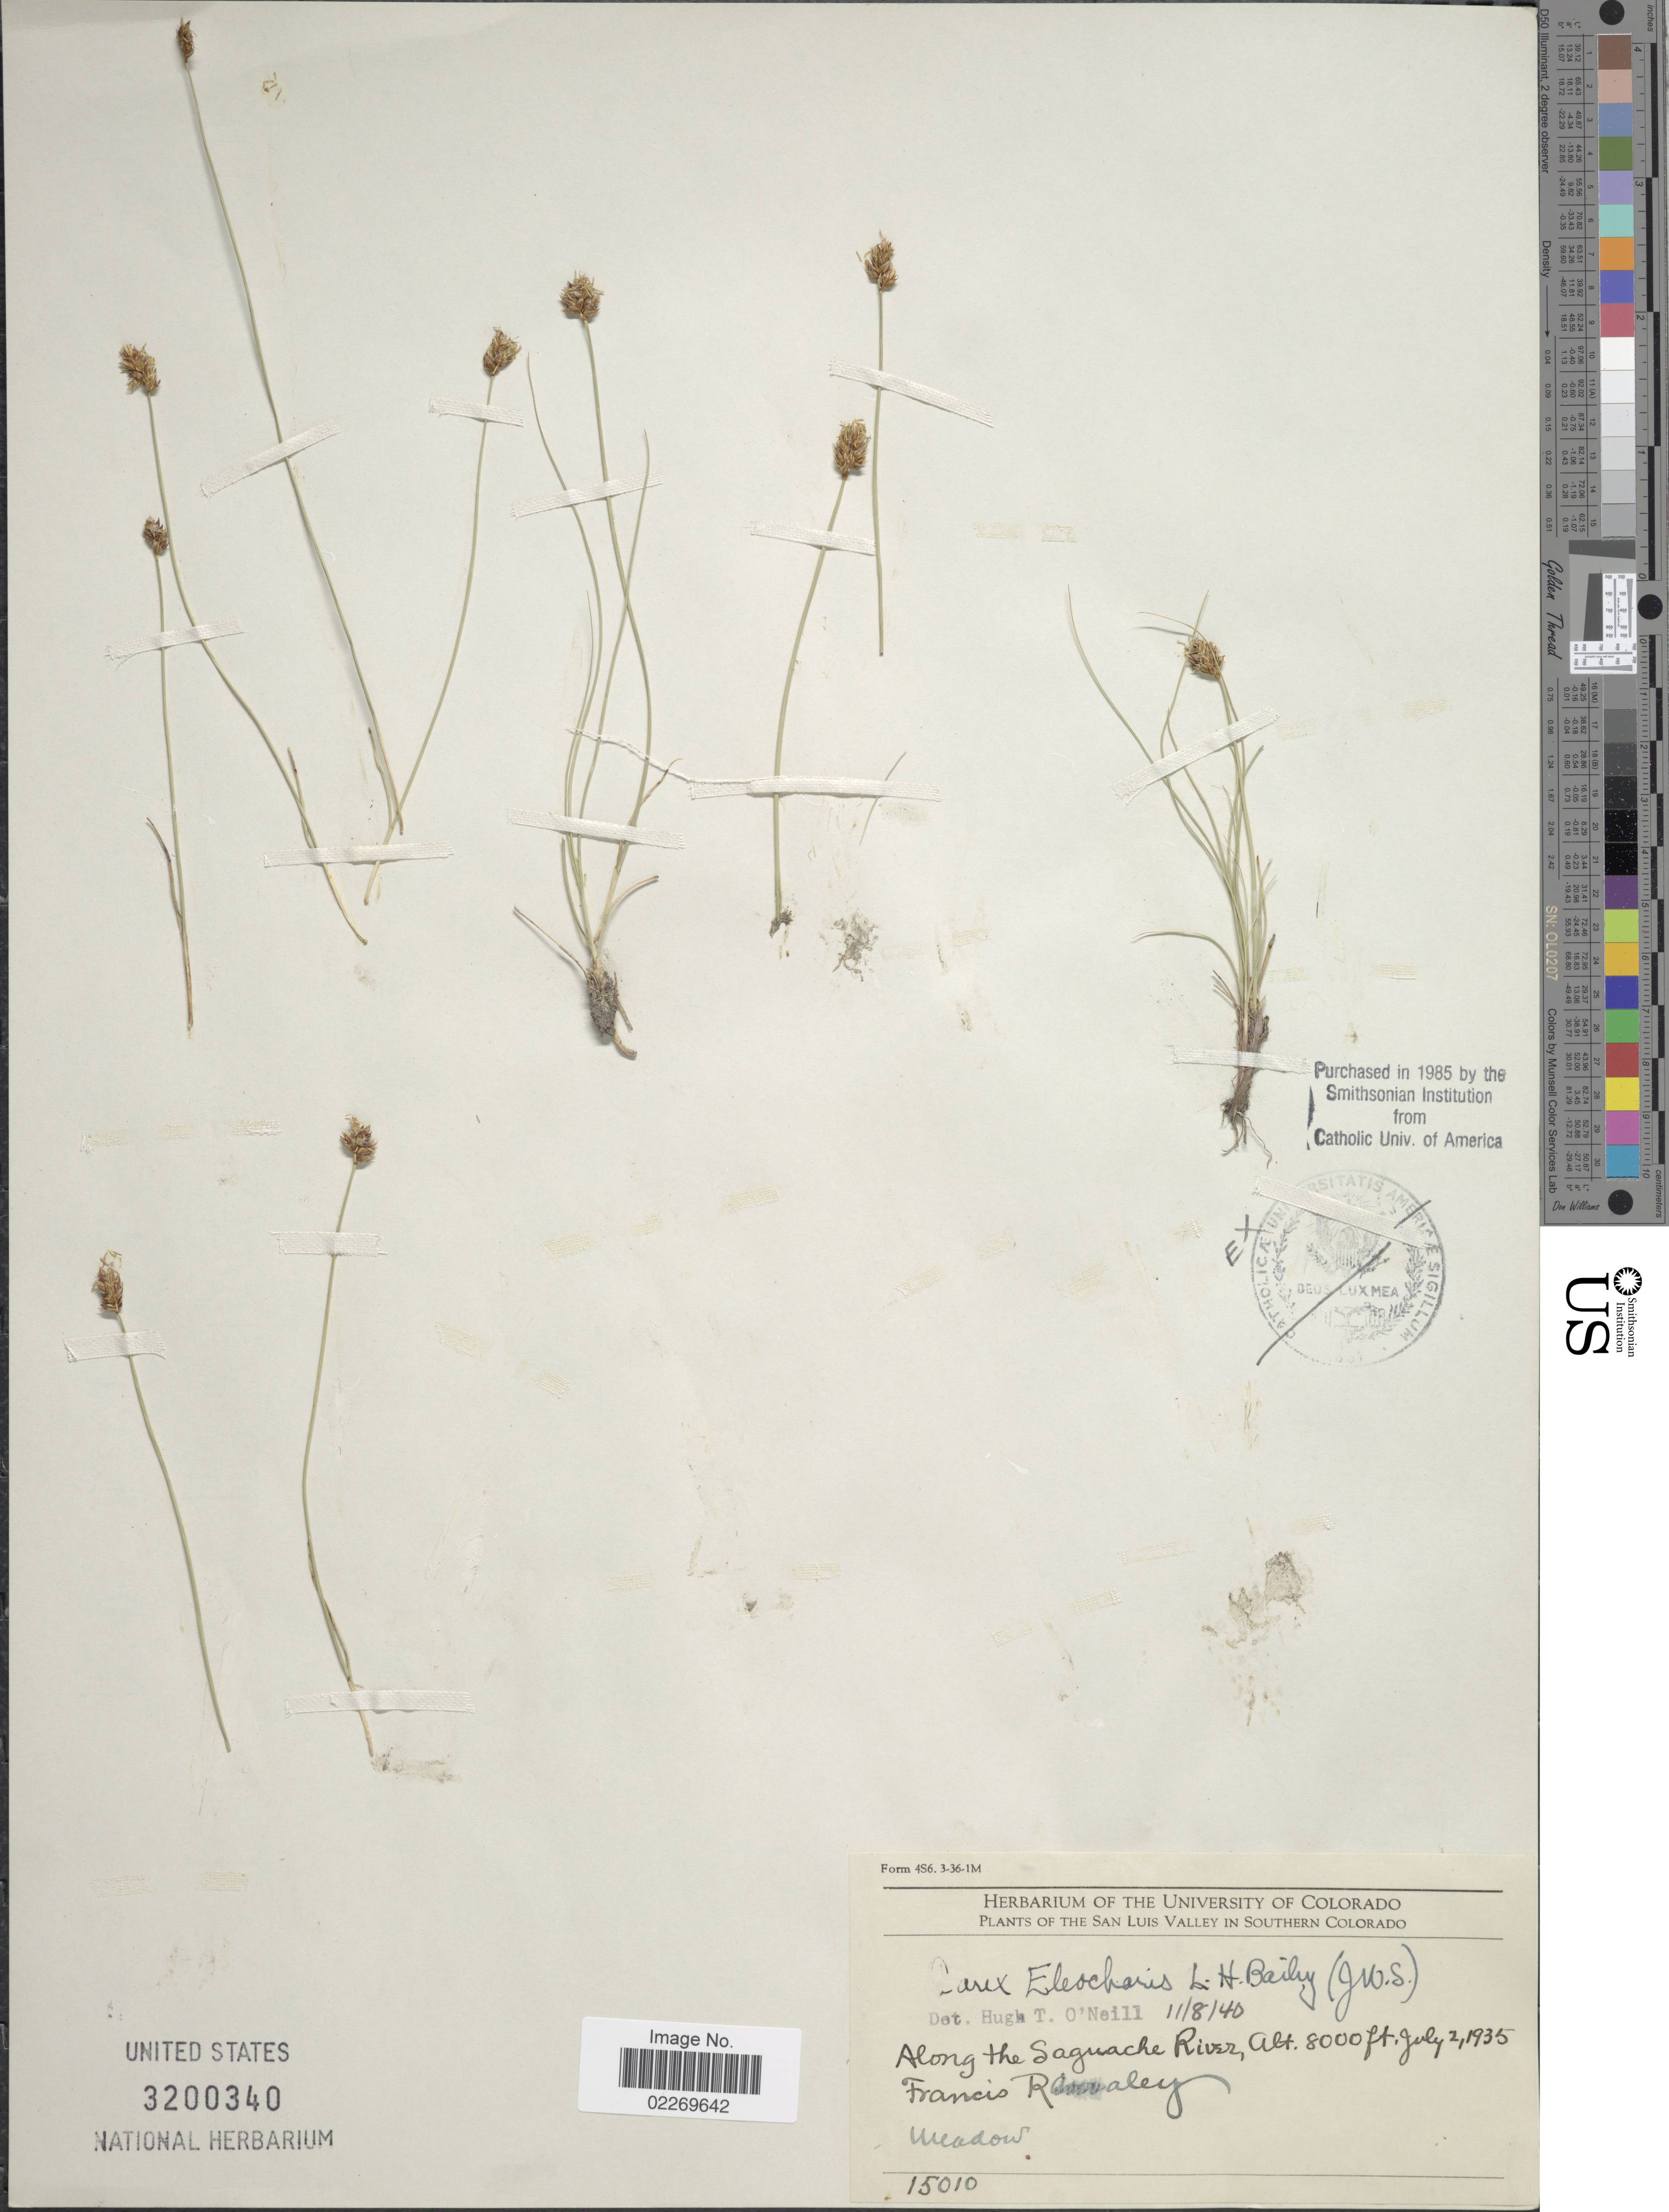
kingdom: Plantae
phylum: Tracheophyta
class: Liliopsida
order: Poales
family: Cyperaceae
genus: Carex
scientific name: Carex eleocharis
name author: L.H. Bailey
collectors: F. Ramaley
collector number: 15010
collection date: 1935-07-02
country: United States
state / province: Colorado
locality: San Luis Valley in Southern Colorado. Along the Saguache River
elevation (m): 2438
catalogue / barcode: US 3200340